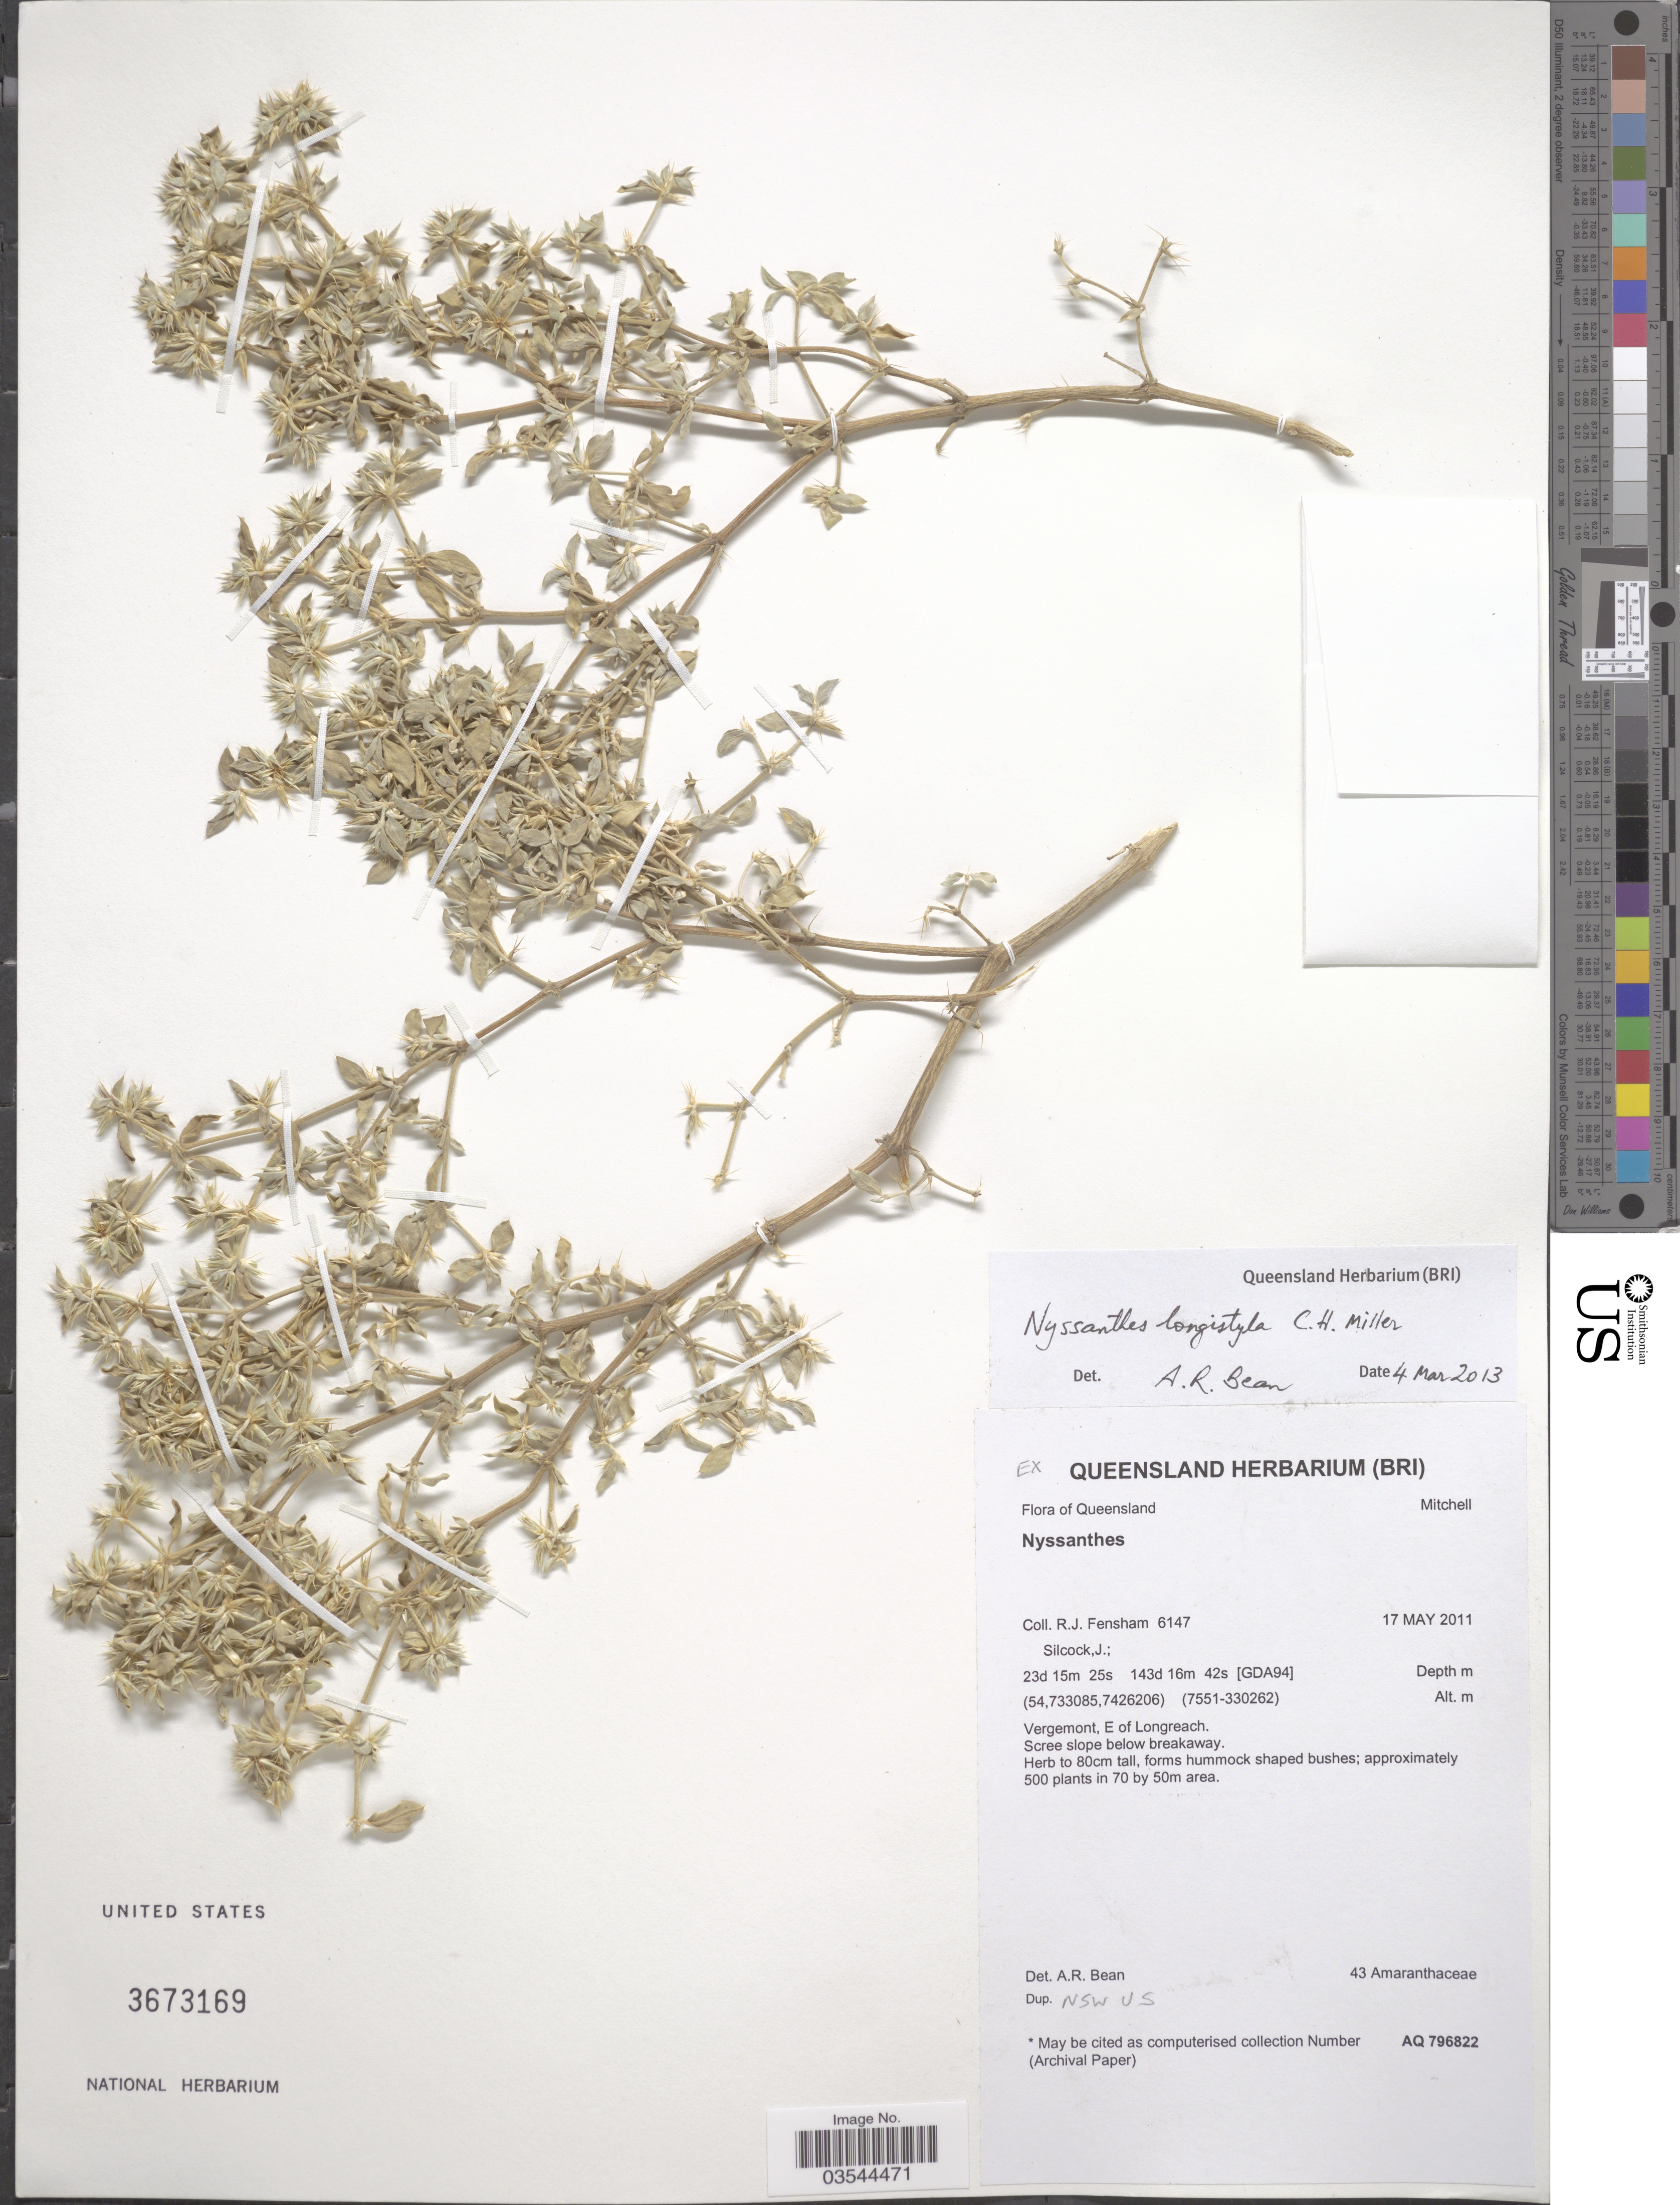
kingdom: Plantae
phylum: Tracheophyta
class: Magnoliopsida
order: Caryophyllales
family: Amaranthaceae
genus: Nyssanthes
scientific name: Nyssanthes longistyla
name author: C.H. Miller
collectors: R. Fensham & J. Silcock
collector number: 6147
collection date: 2011-05-17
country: Australia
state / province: Queensland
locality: Mitchell. Vergemont, E of Longreach.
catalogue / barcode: US 3673169